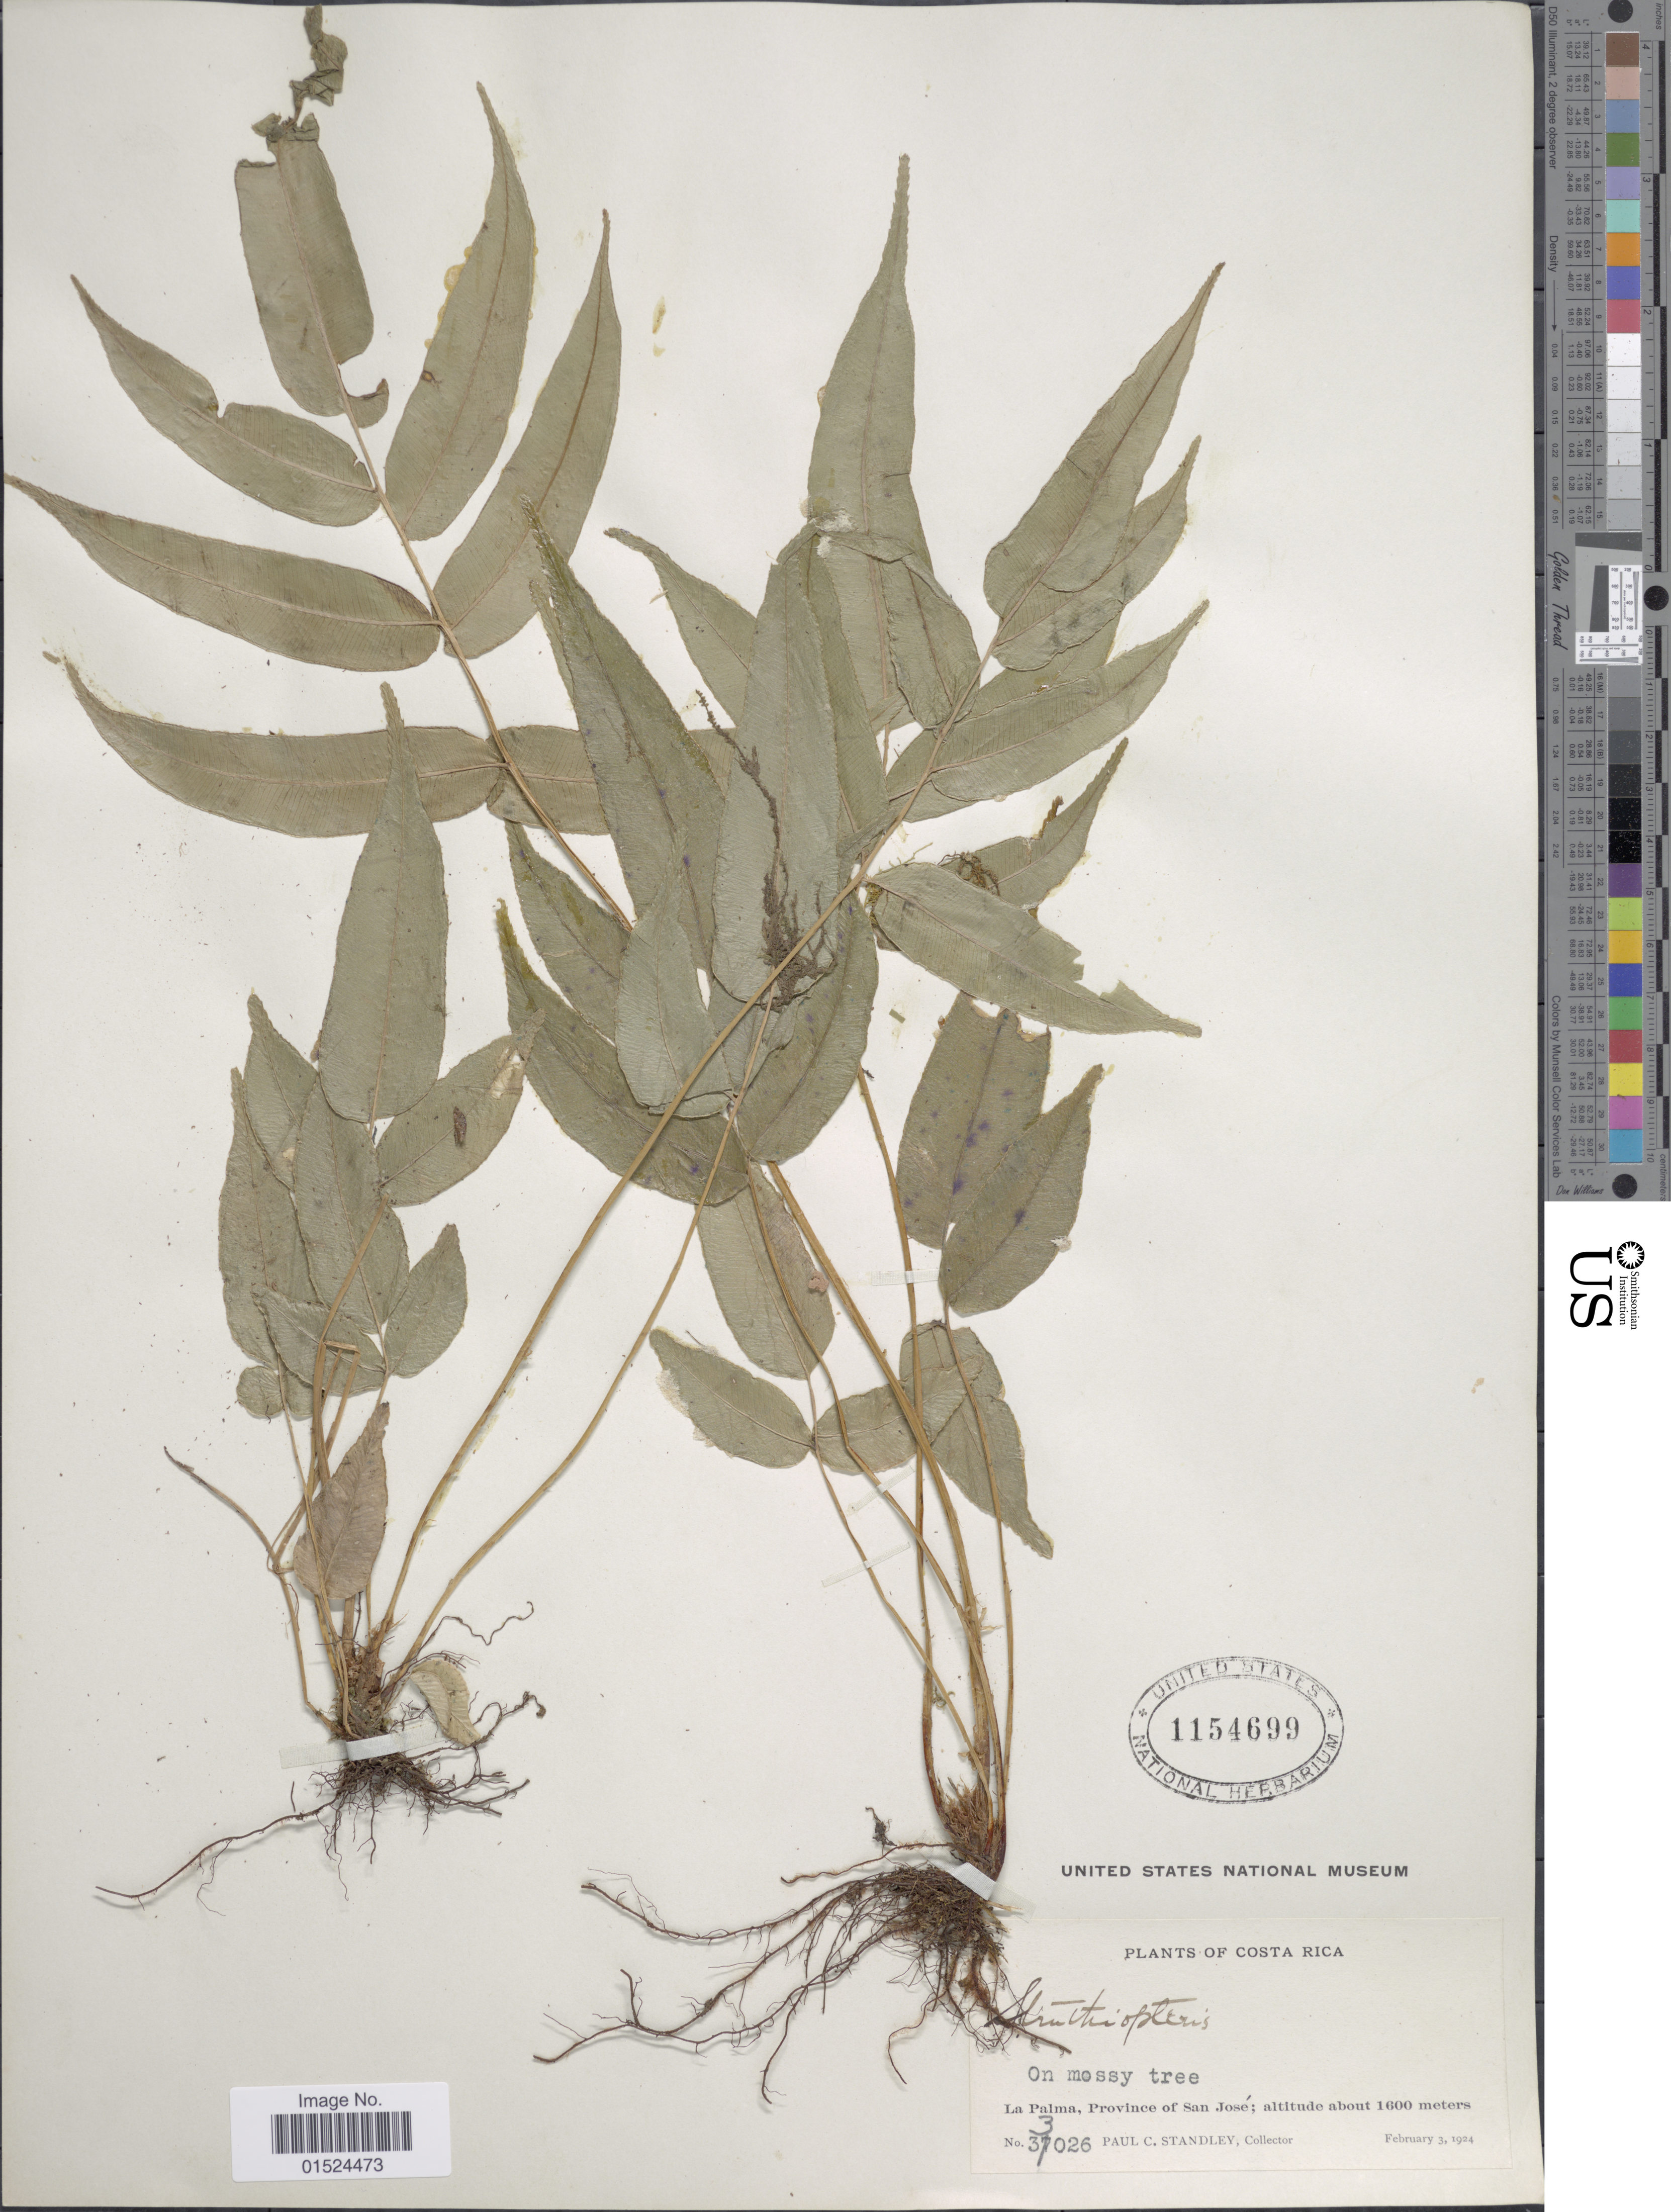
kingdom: Plantae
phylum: Tracheophyta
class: Polypodiopsida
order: Polypodiales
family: Blechnaceae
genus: Blechnum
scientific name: Blechnum schiedeanum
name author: (Schltdl. ex C. Presl) Hieron.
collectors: P. C. Standley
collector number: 33026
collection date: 1924-02-03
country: Costa Rica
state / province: San José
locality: La Palma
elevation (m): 1600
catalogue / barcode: US 1154699